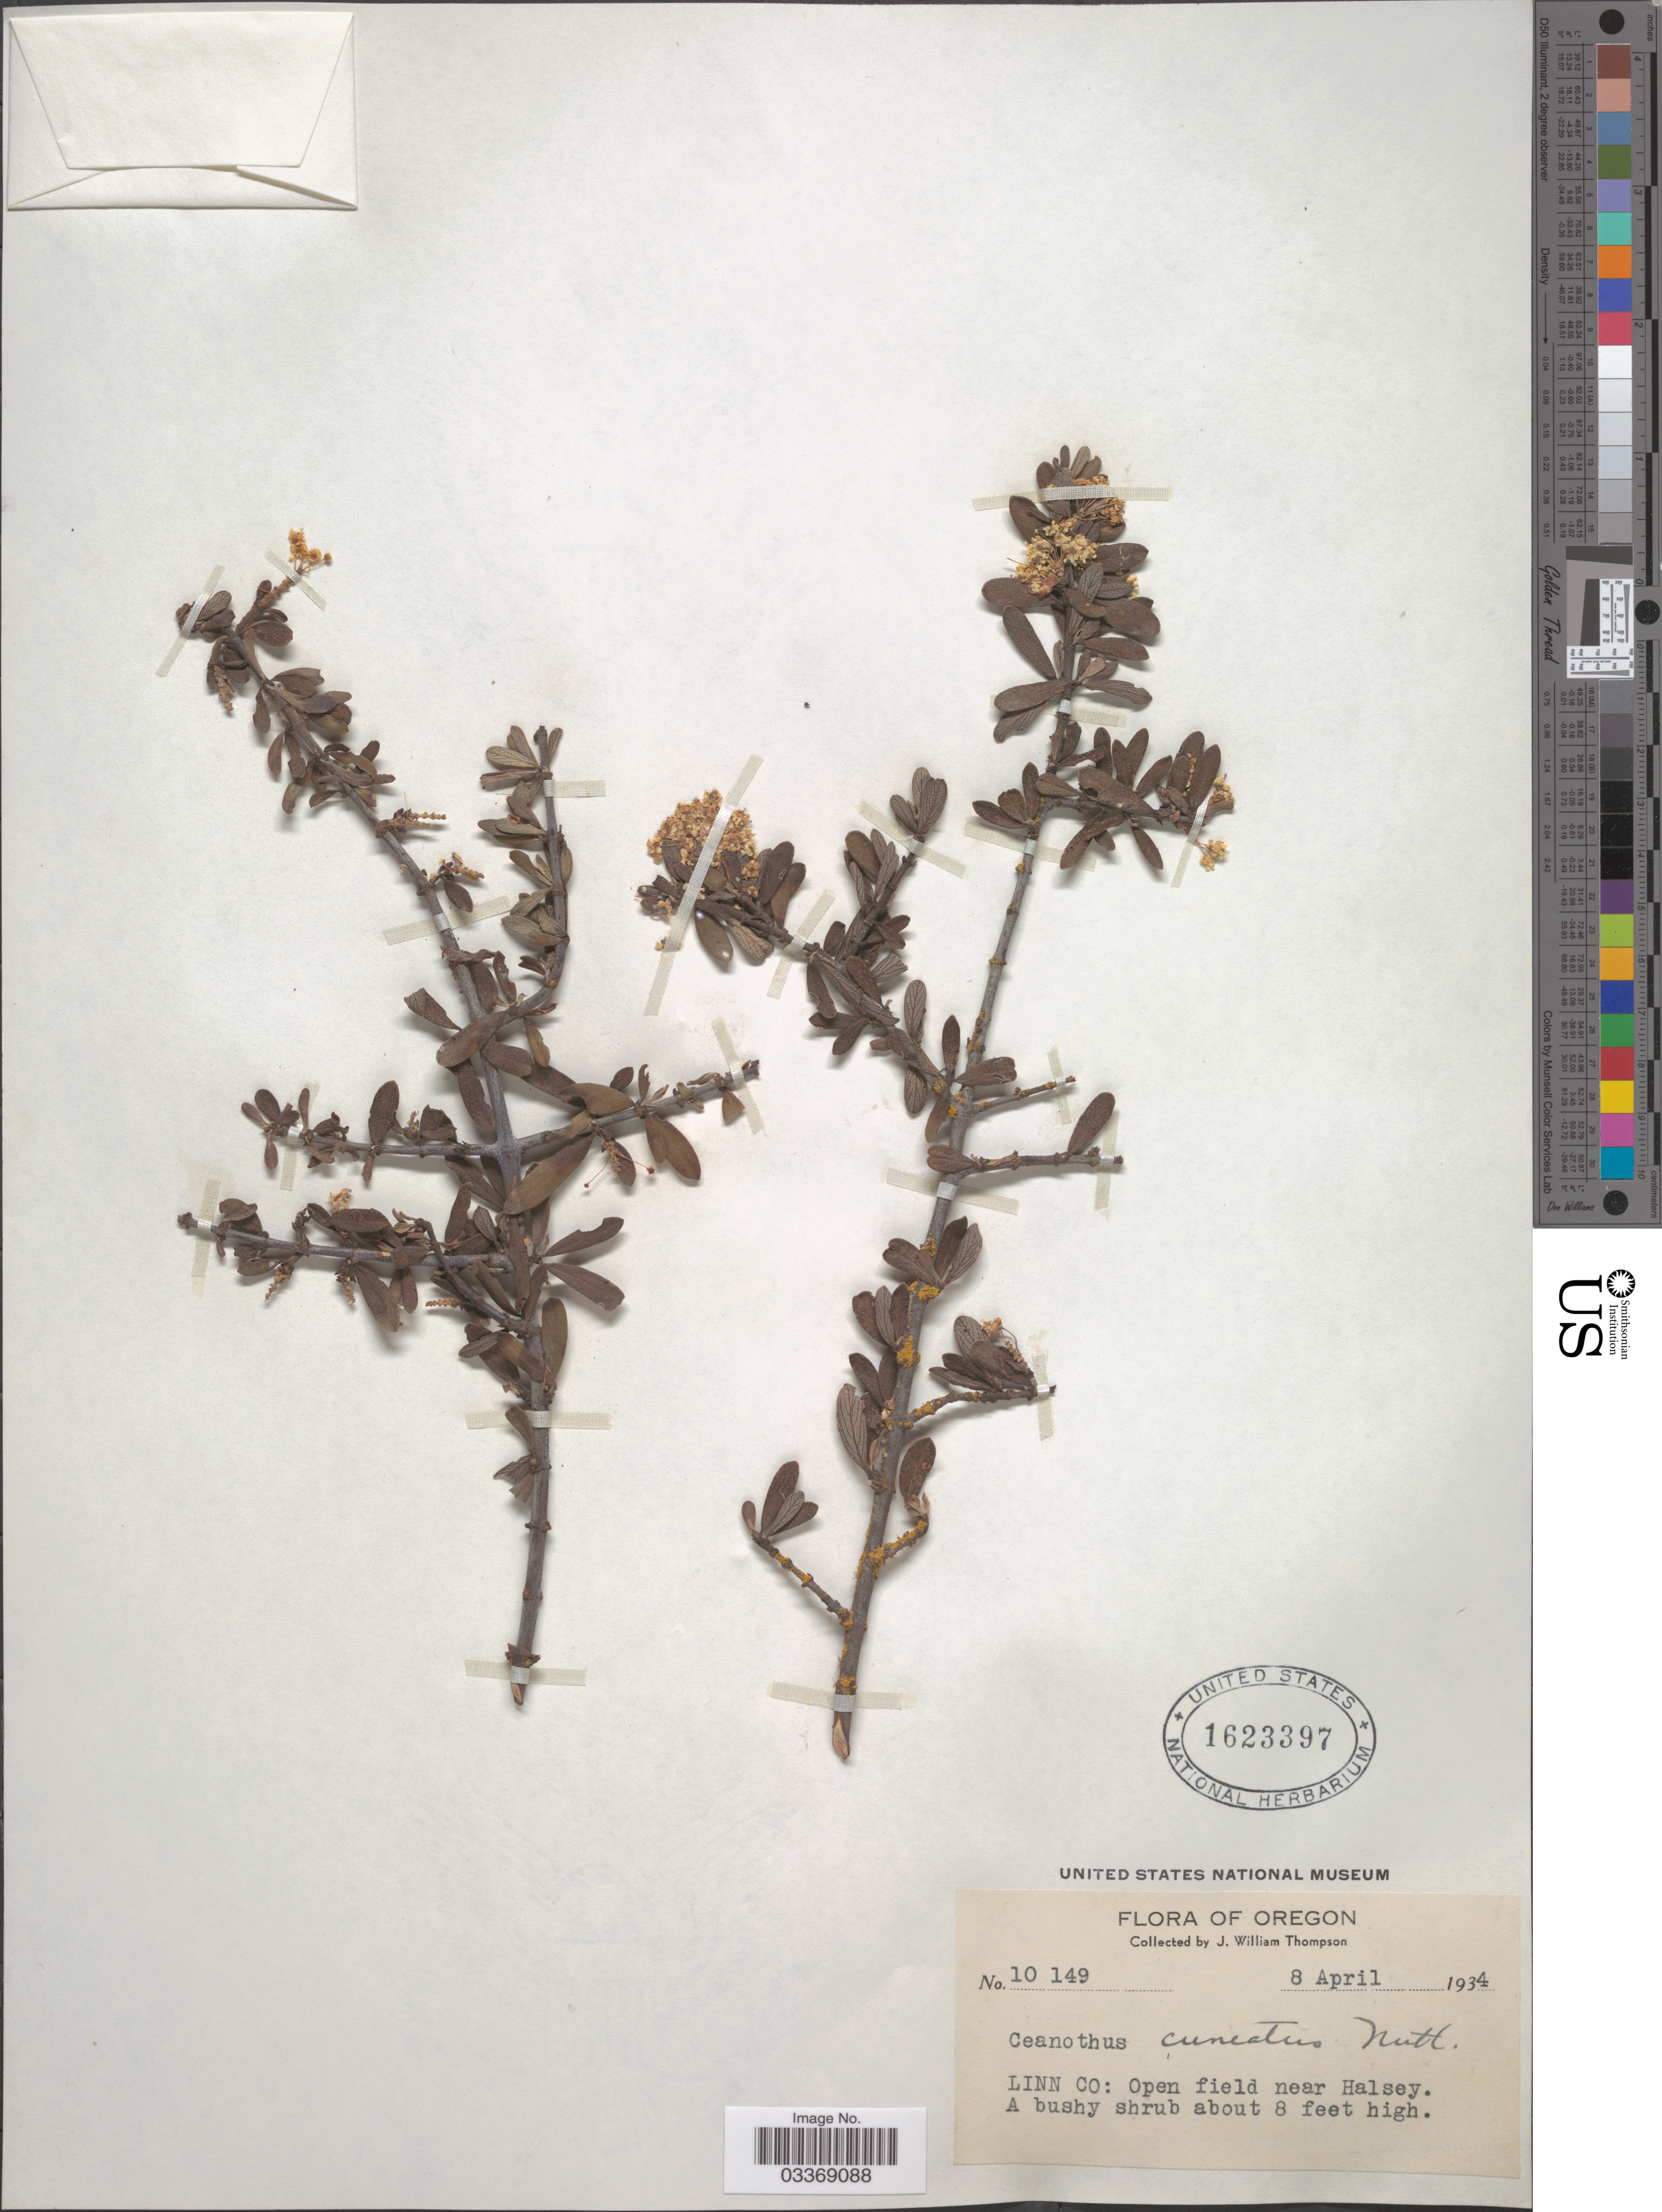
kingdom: Plantae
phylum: Tracheophyta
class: Magnoliopsida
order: Rosales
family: Rhamnaceae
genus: Ceanothus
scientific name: Ceanothus cuneatus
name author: (Hook.) Nutt.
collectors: J. W. Thompson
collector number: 10149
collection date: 1934-04-08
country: United States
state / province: Oregon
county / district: Linn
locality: Linn Co: Open field near Halsey.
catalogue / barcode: US 1623397